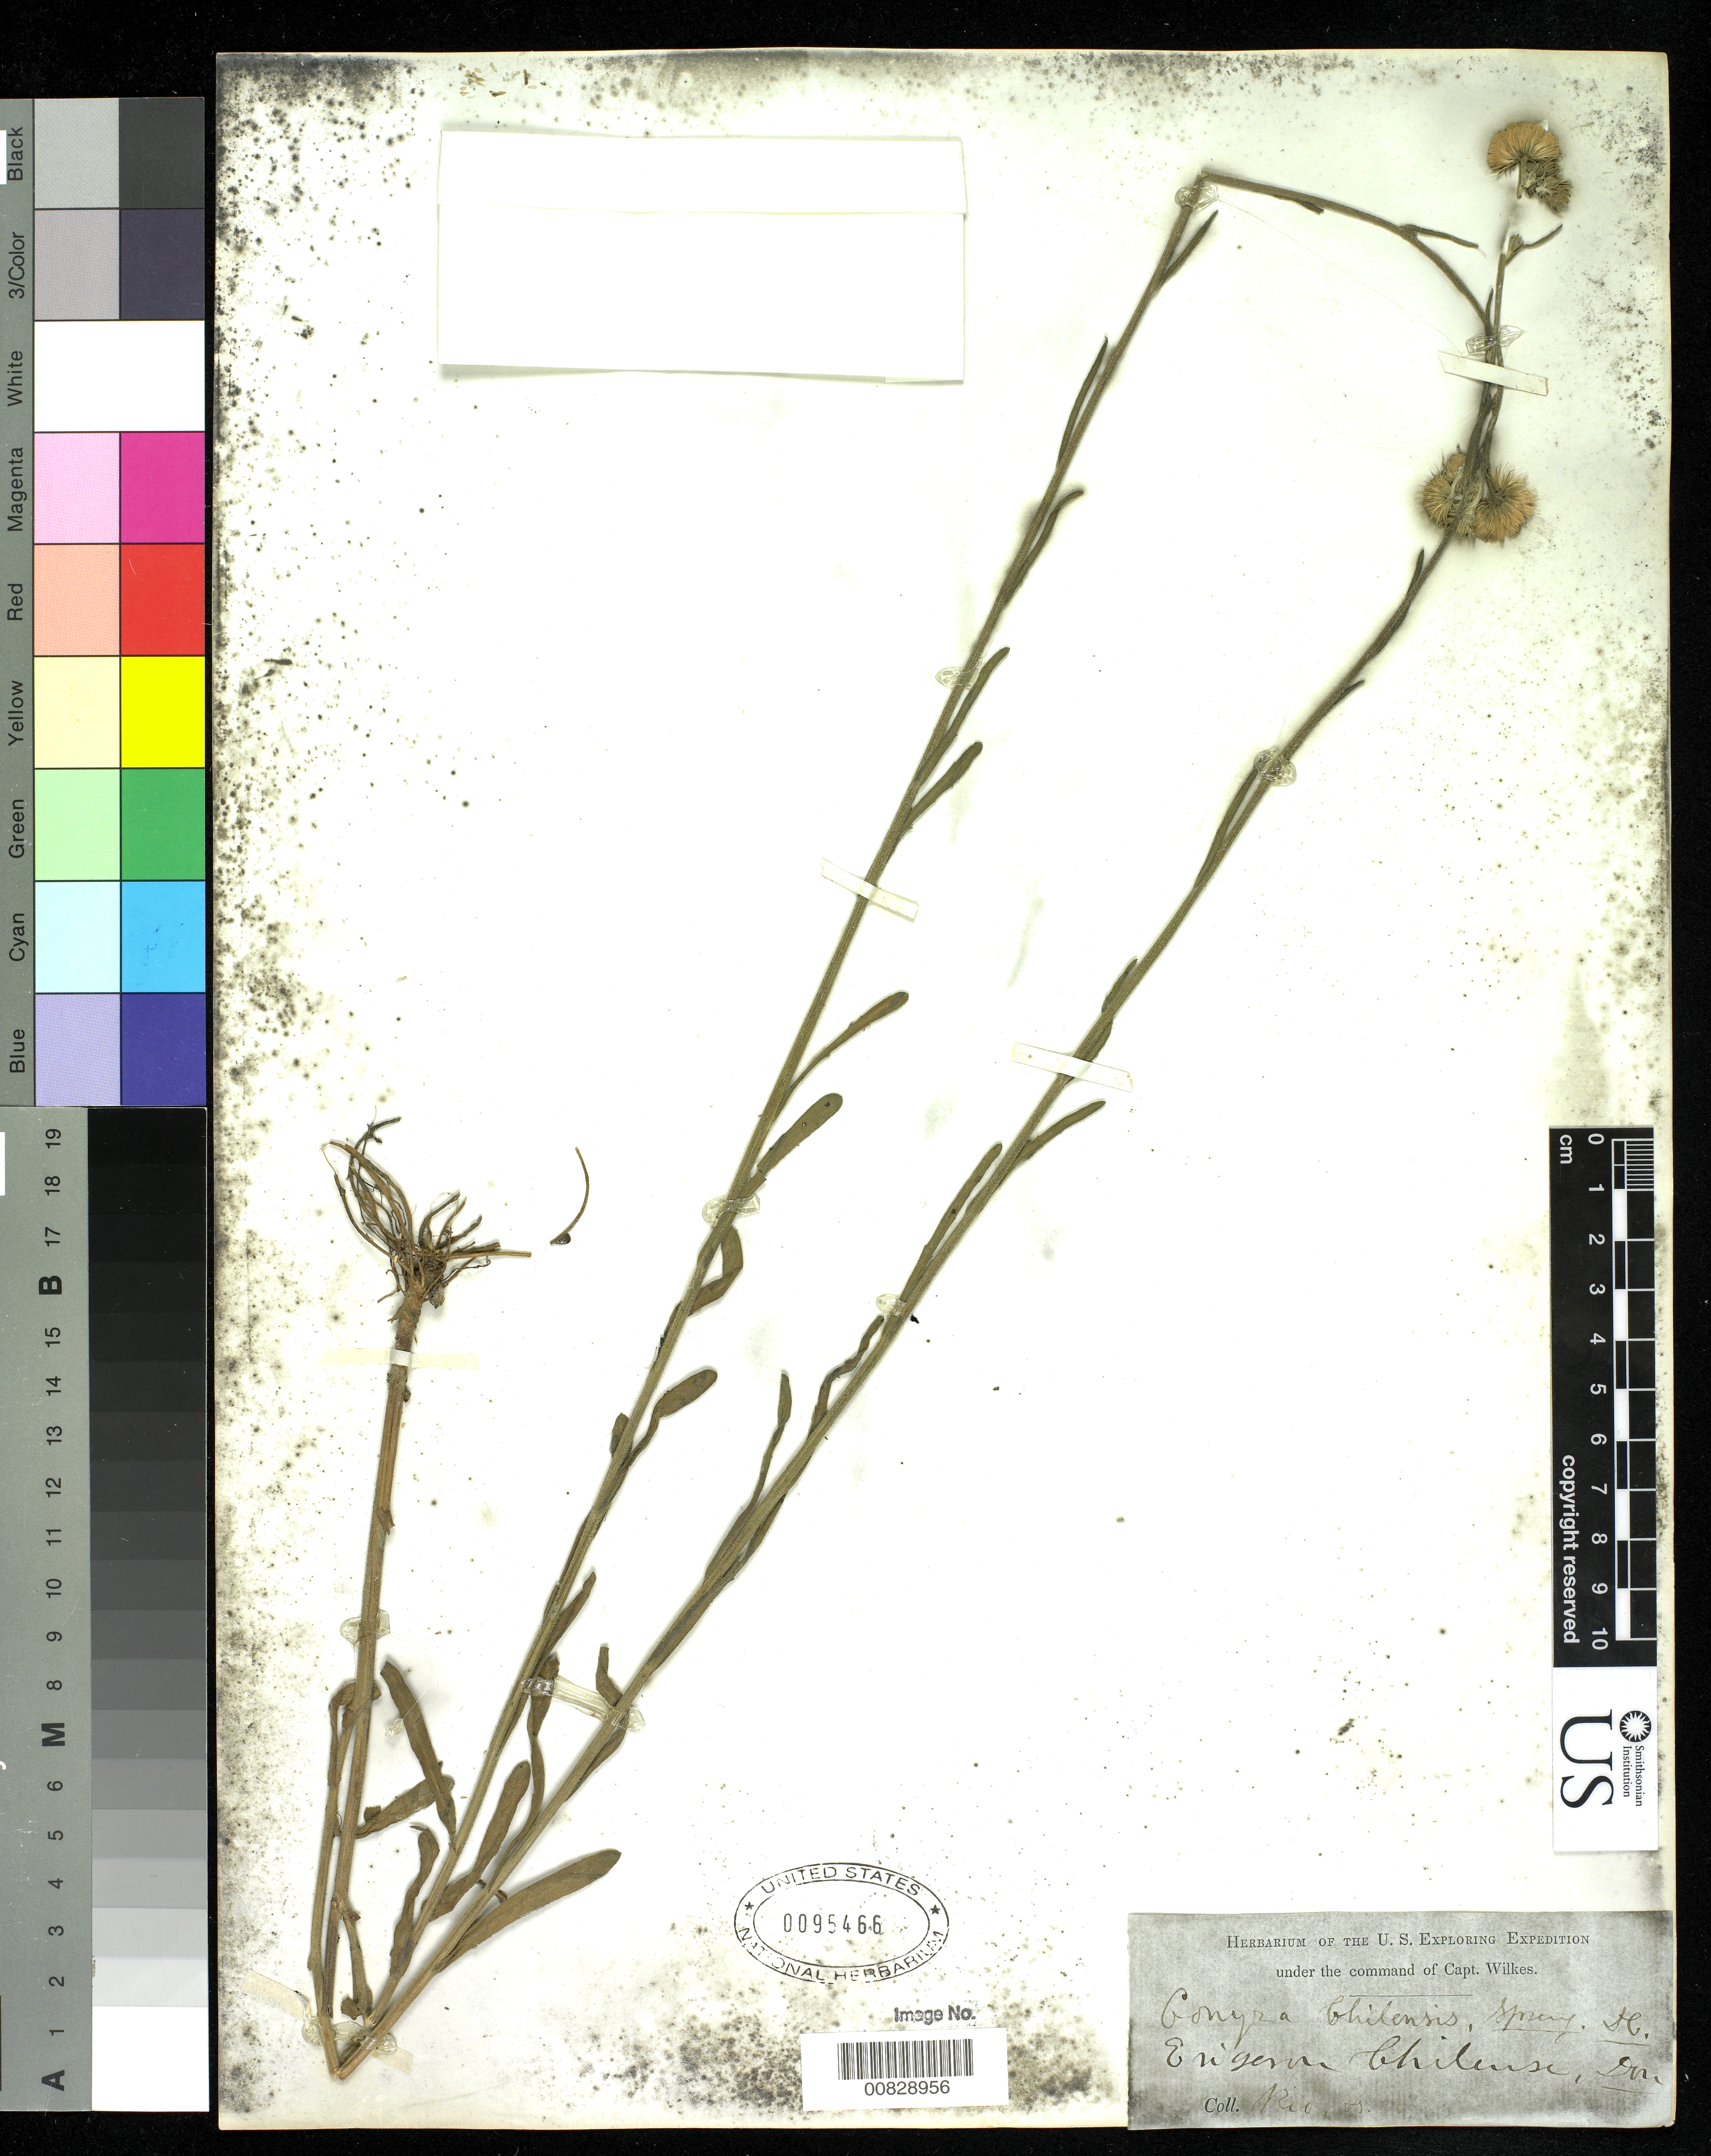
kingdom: Plantae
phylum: Tracheophyta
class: Magnoliopsida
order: Asterales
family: Asteraceae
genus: Conyza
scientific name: Conyza primulifolia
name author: (Lam.) Cuatrec. & Lourteig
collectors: Wilkes Explor. Exped.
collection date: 1838/1842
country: Brazil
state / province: Rio de Janeiro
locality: Rio Js.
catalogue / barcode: US 95466